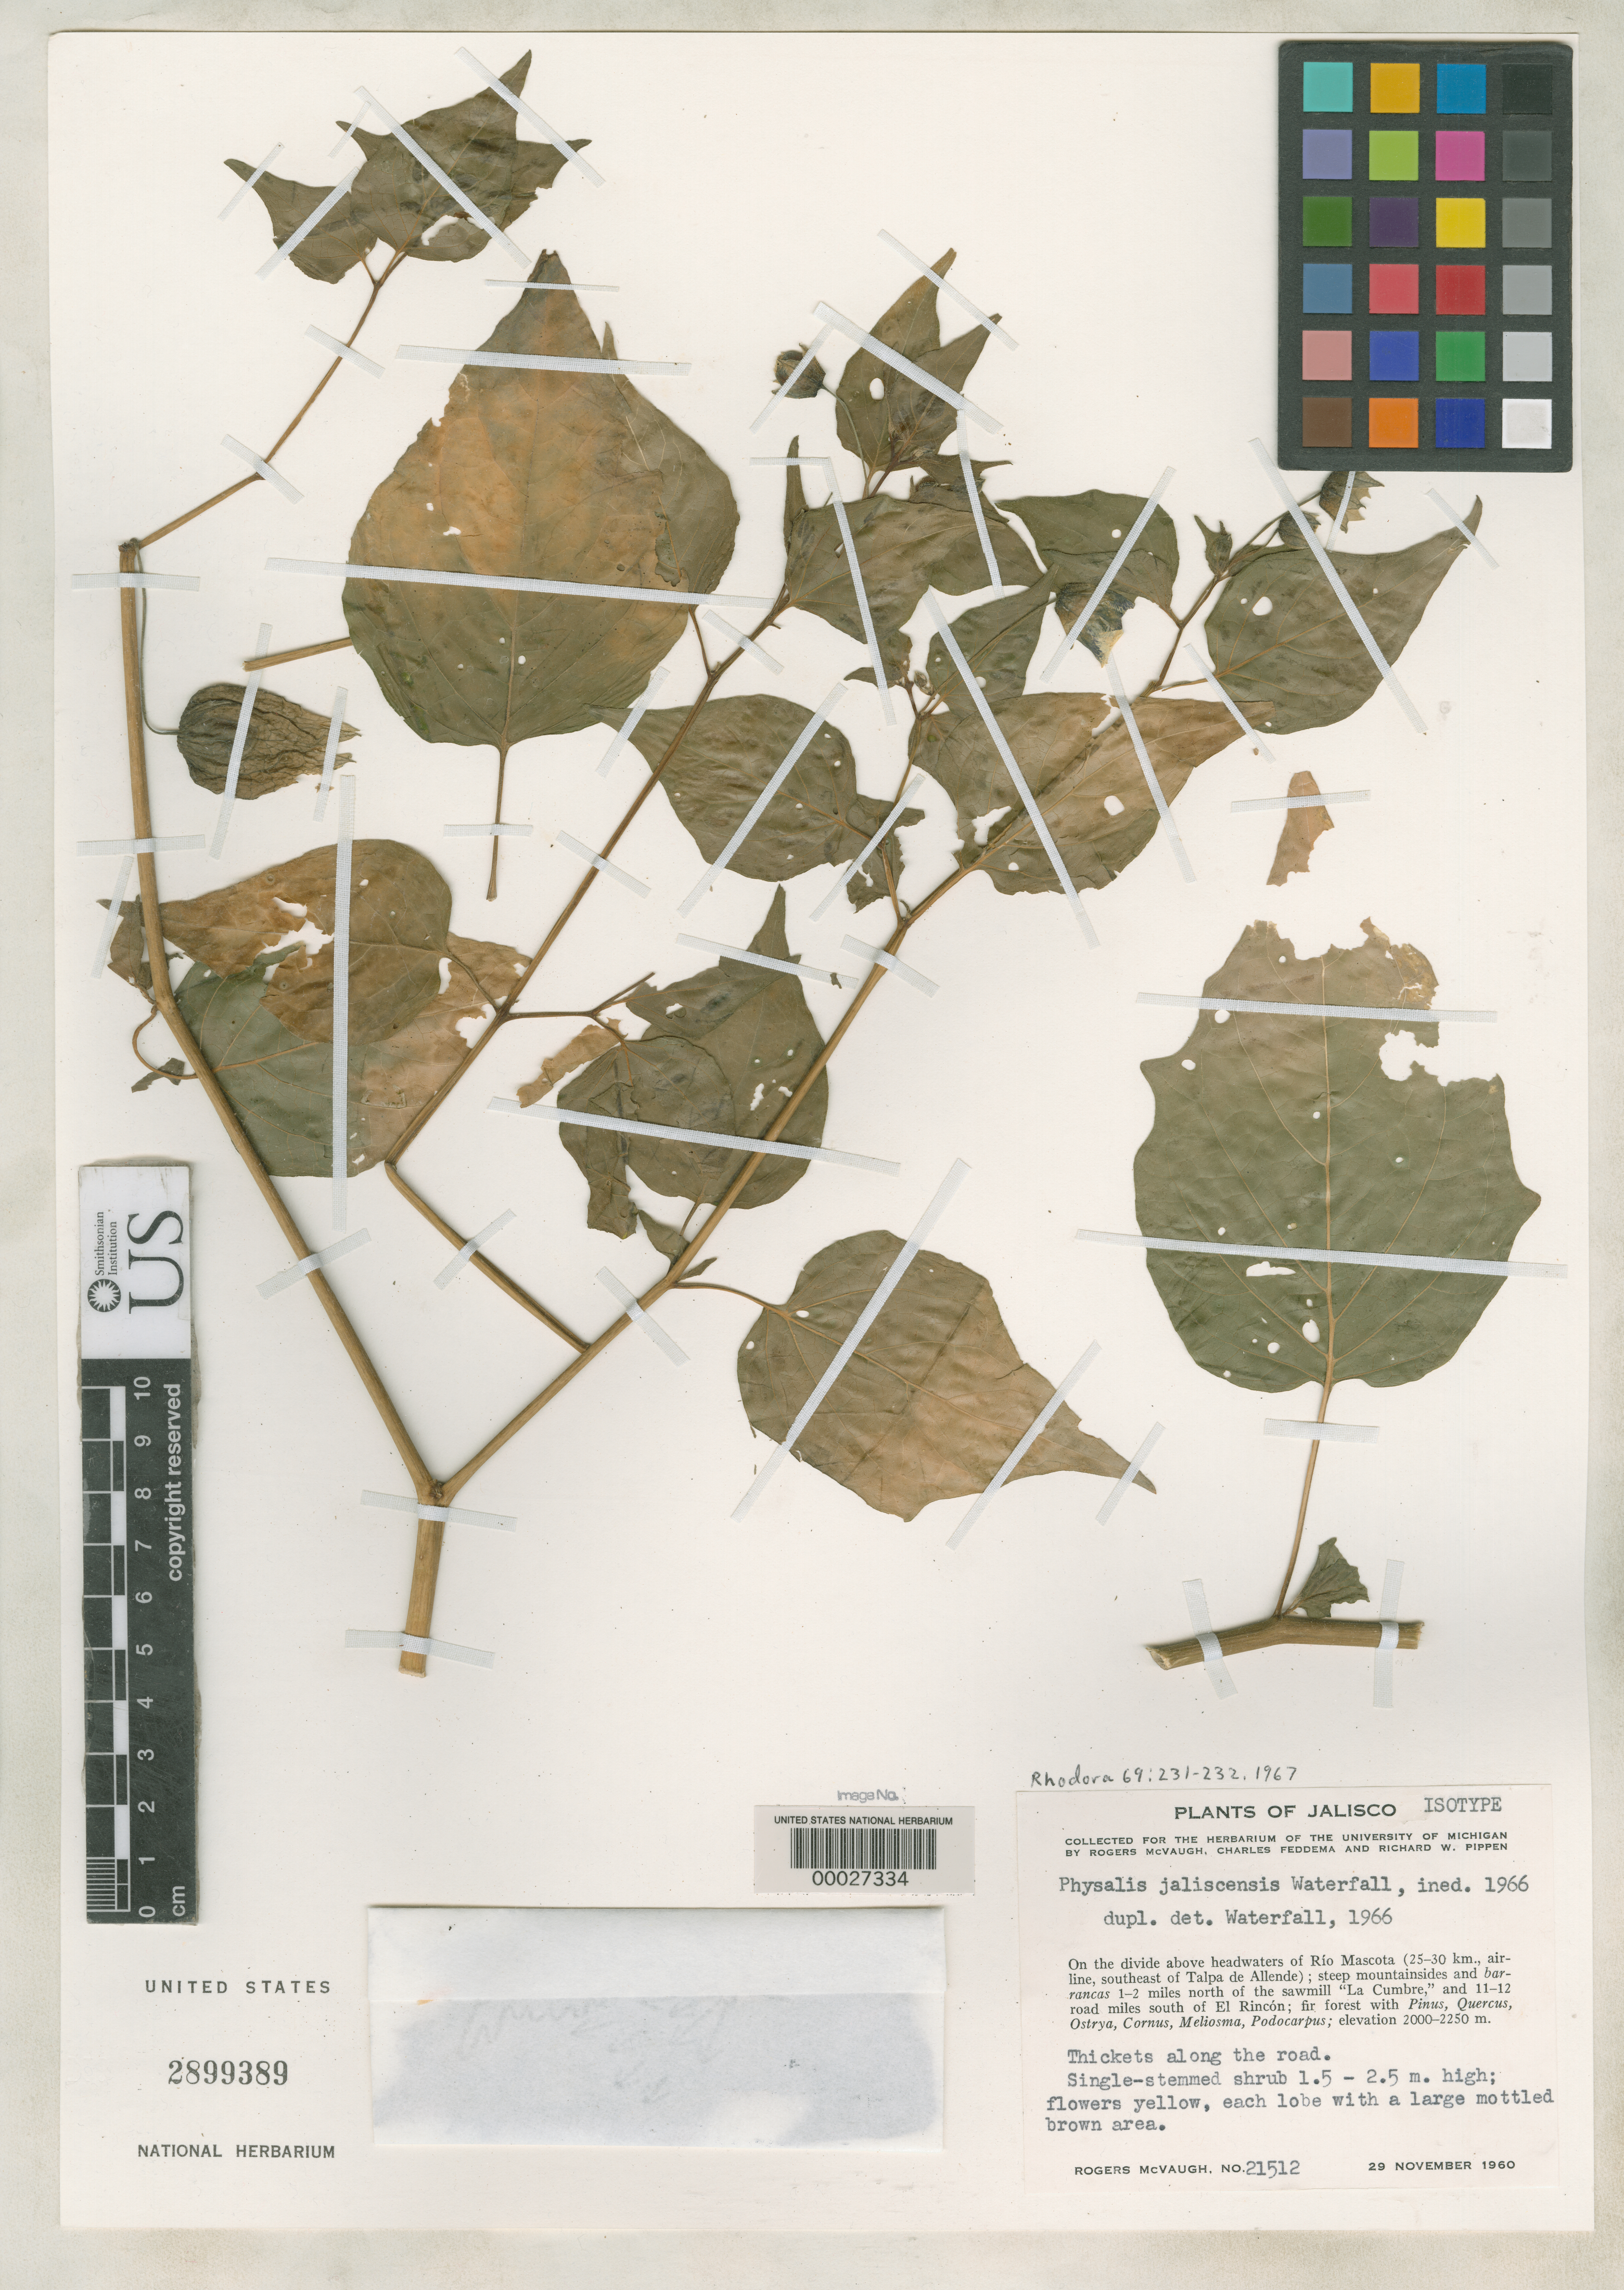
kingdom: Plantae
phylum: Tracheophyta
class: Magnoliopsida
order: Solanales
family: Solanaceae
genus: Physalis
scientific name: Physalis jaliscensis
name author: Waterf.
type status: Isotype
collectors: R. McVaugh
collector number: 21512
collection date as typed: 29 Nov 1960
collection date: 1960-11-29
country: Mexico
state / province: Jalisco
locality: Rio Mascota.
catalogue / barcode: US 2899389